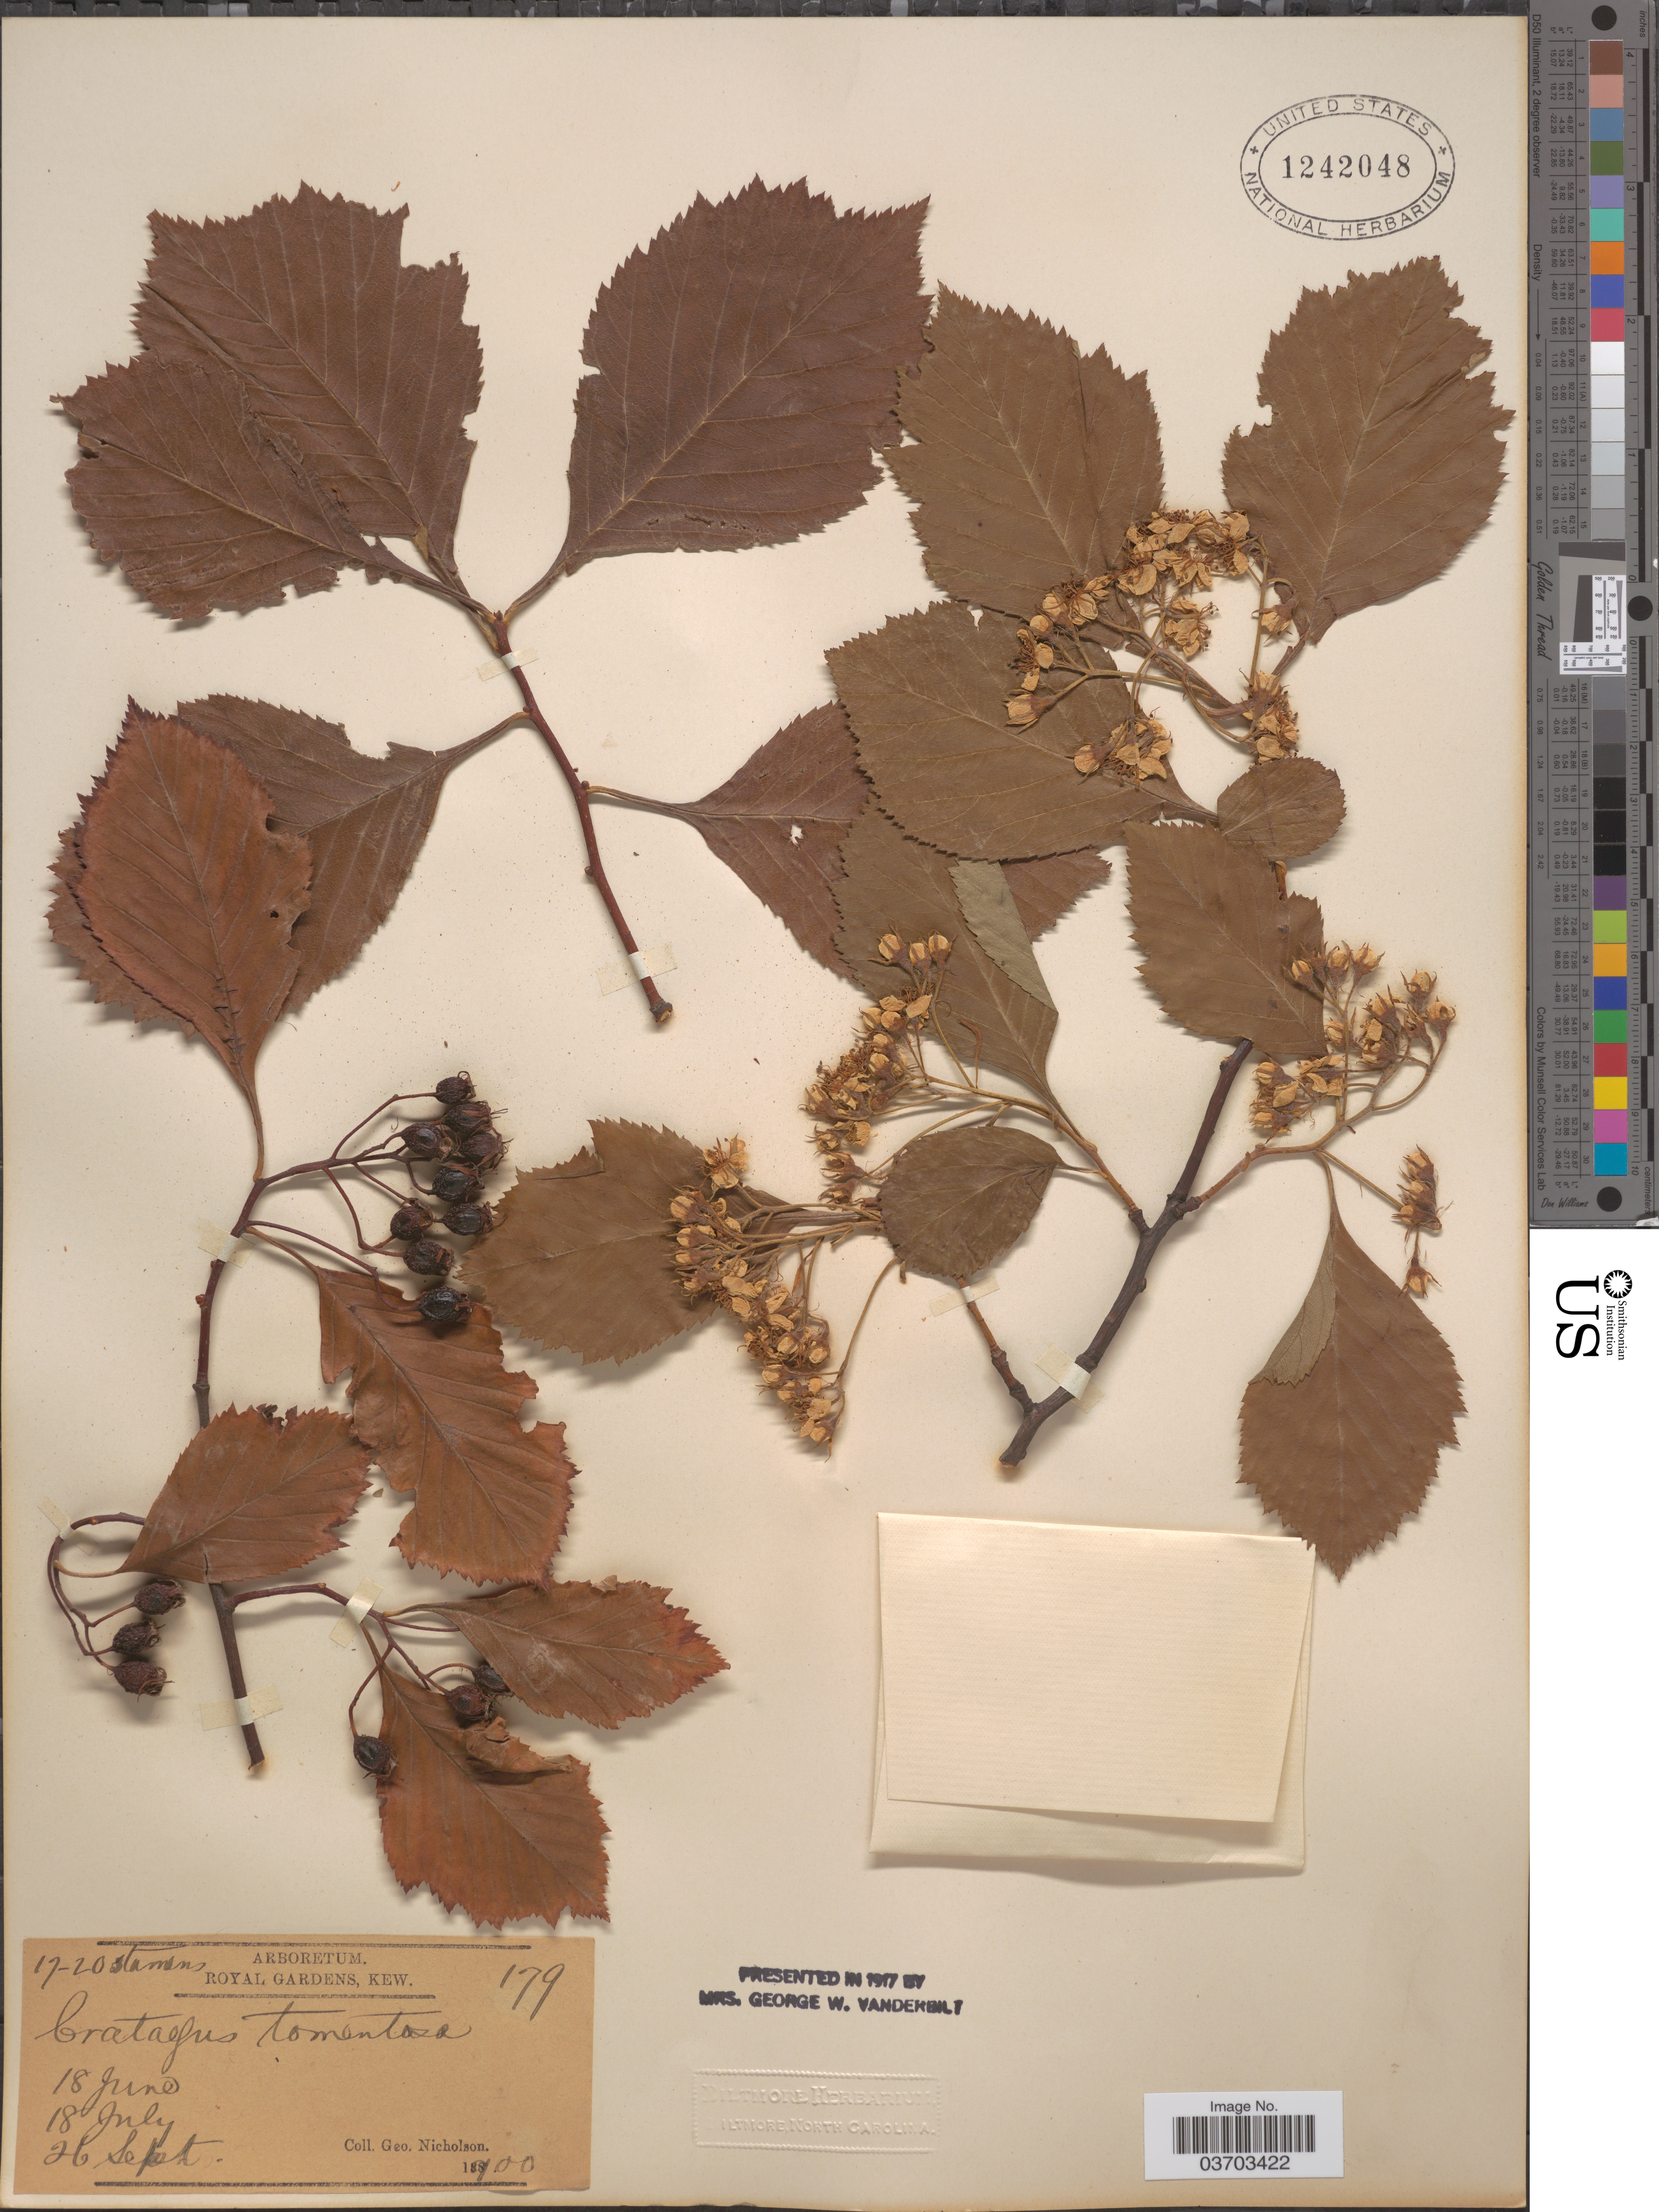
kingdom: Plantae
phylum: Tracheophyta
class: Magnoliopsida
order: Rosales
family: Rosaceae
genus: Crataegus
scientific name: Crataegus calpodendron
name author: (Ehrh.) Medik.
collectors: G. Nicholson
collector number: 179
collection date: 1900-06-18/1900-09-26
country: United Kingdom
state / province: England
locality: Arboretum Royal Gardens, Kew.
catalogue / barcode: US 1242048